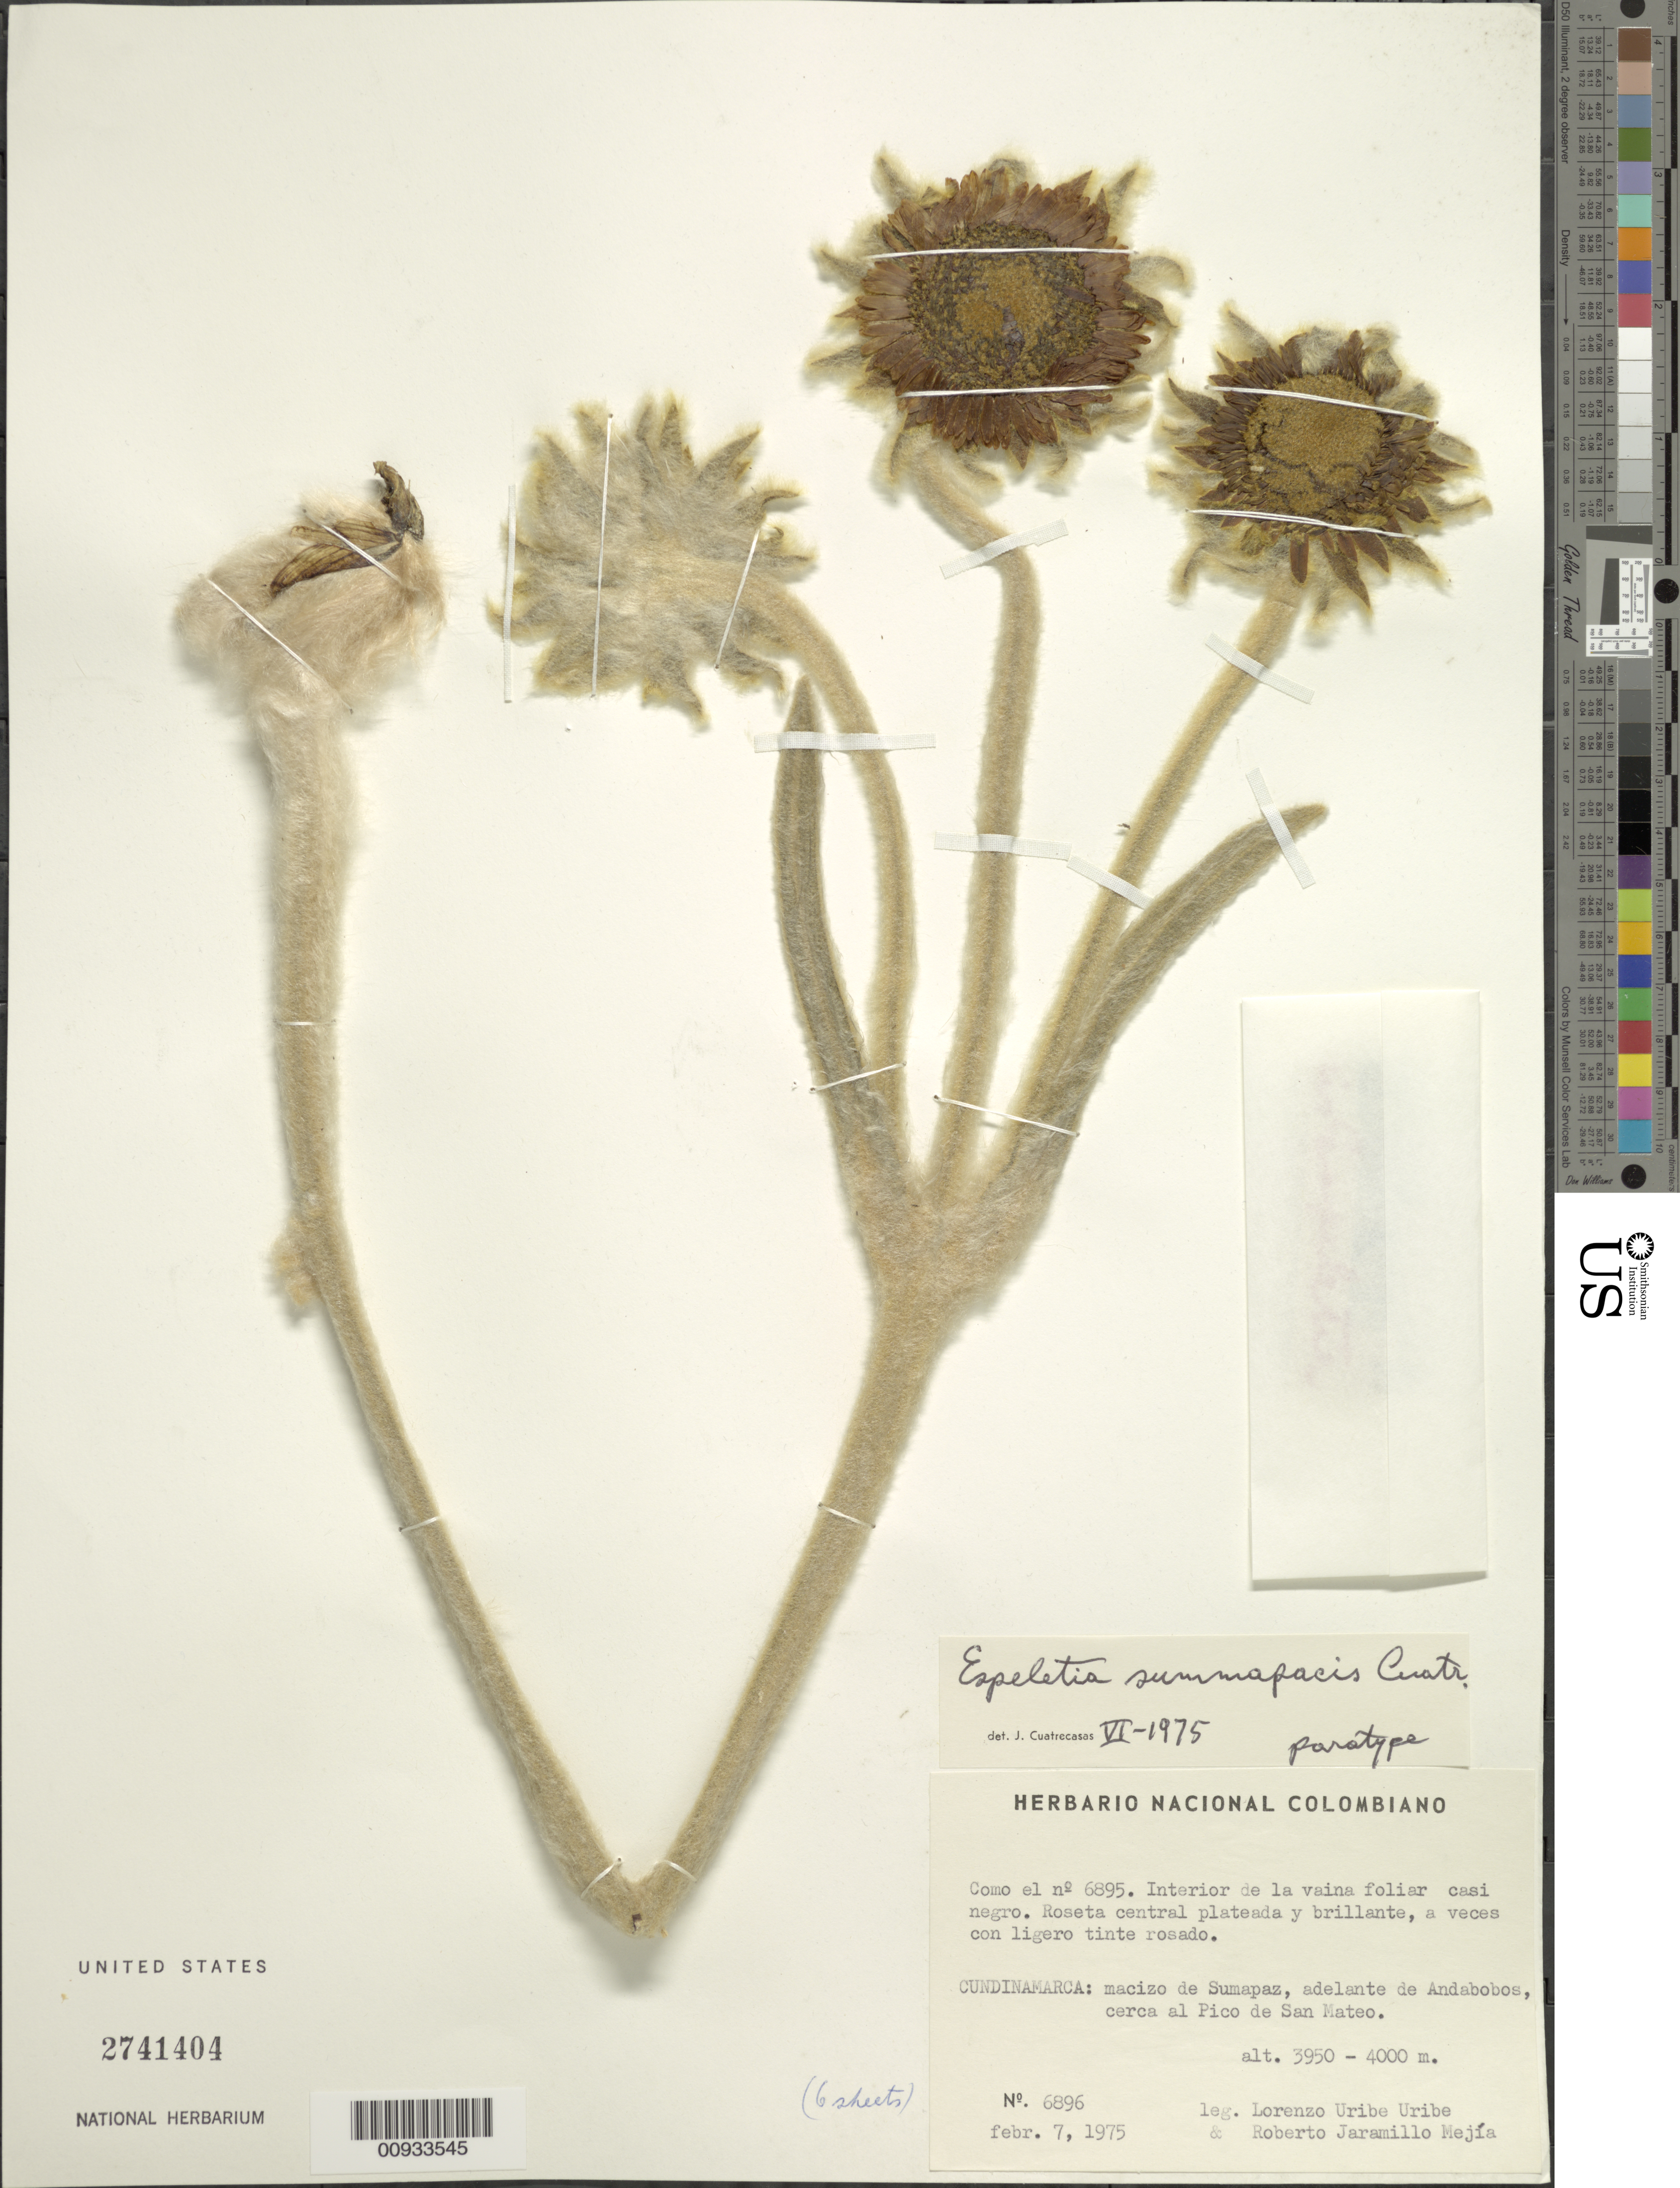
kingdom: Plantae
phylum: Tracheophyta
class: Magnoliopsida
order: Asterales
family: Asteraceae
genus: Espeletia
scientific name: Espeletia summapacis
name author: Cuatrec.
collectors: L. Uribe & R. Jaramillo M.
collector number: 6896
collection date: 1975-02-07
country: Colombia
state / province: Cundinamarca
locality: Macizo de Sumapaz, adelante de Andabobos, cerca al Pico de San Mateo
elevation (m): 3950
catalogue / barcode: US 2741404